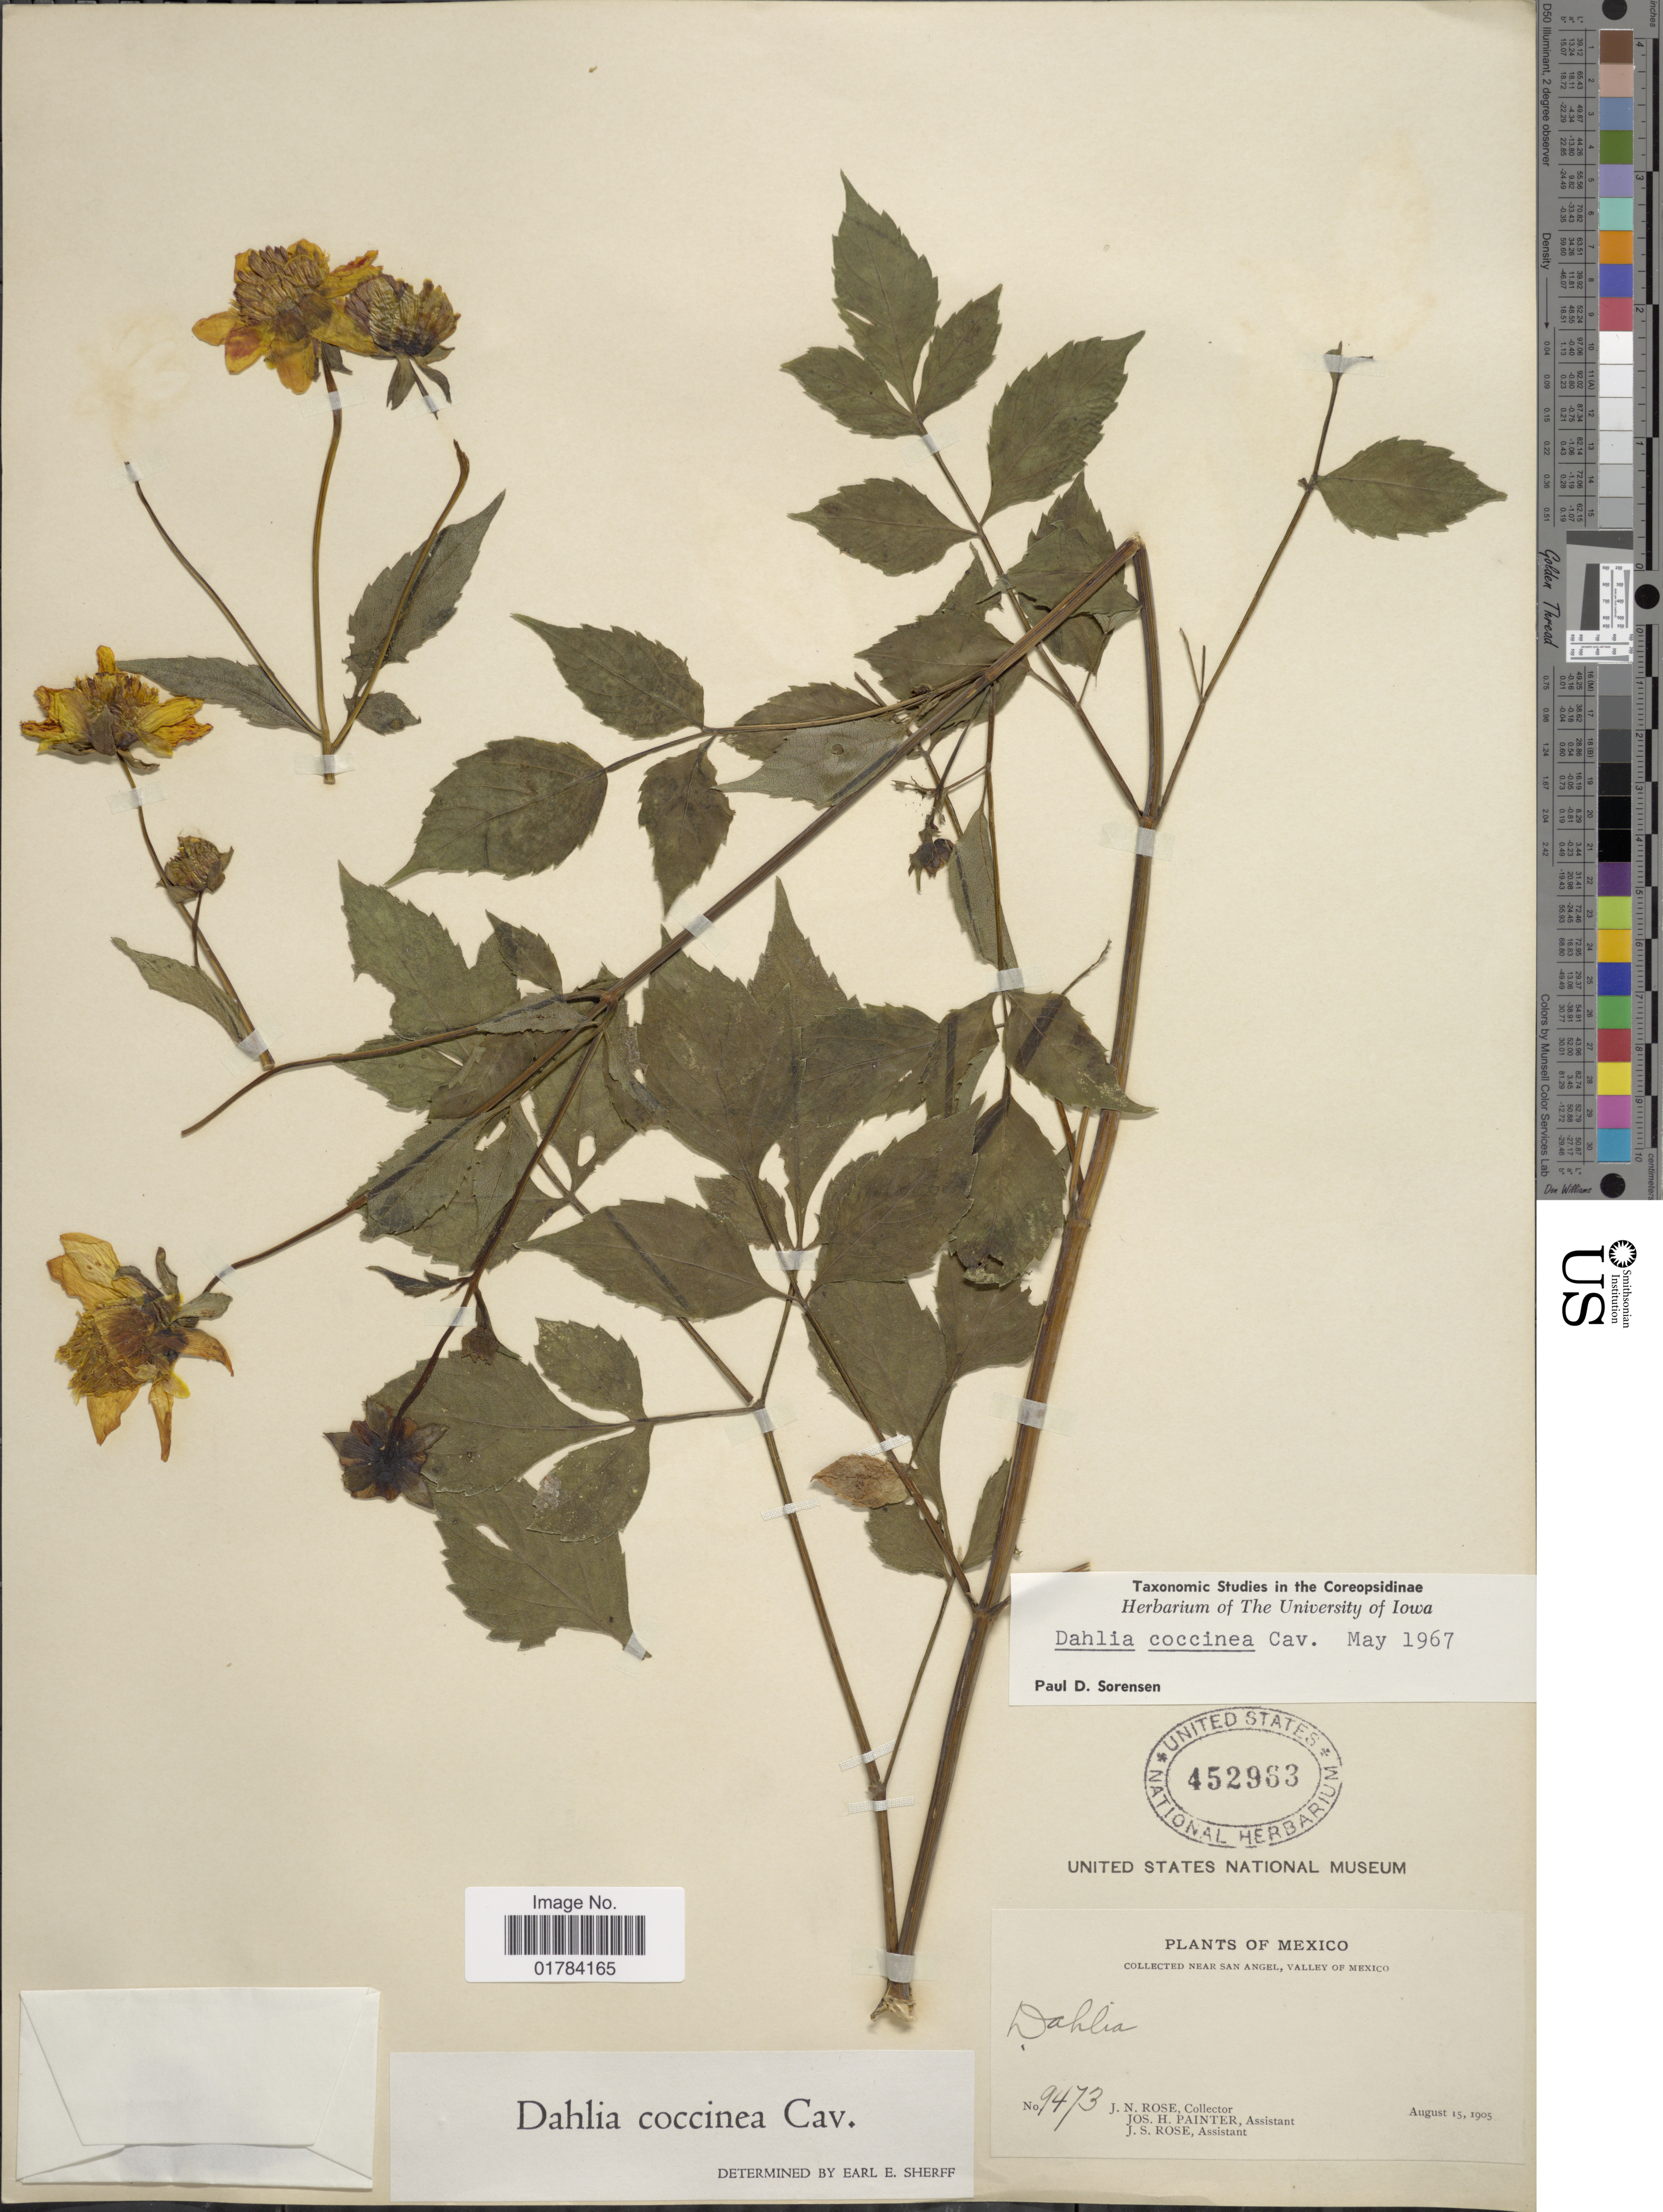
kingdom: Plantae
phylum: Tracheophyta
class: Magnoliopsida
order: Asterales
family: Asteraceae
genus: Dahlia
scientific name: Dahlia coccinea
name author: Cav.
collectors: J. N. Rose, J. H. Painter & J. S. Rose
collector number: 9473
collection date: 1905-08-15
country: Mexico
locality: Near San Angel, Valley of Mexico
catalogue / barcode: US 452963